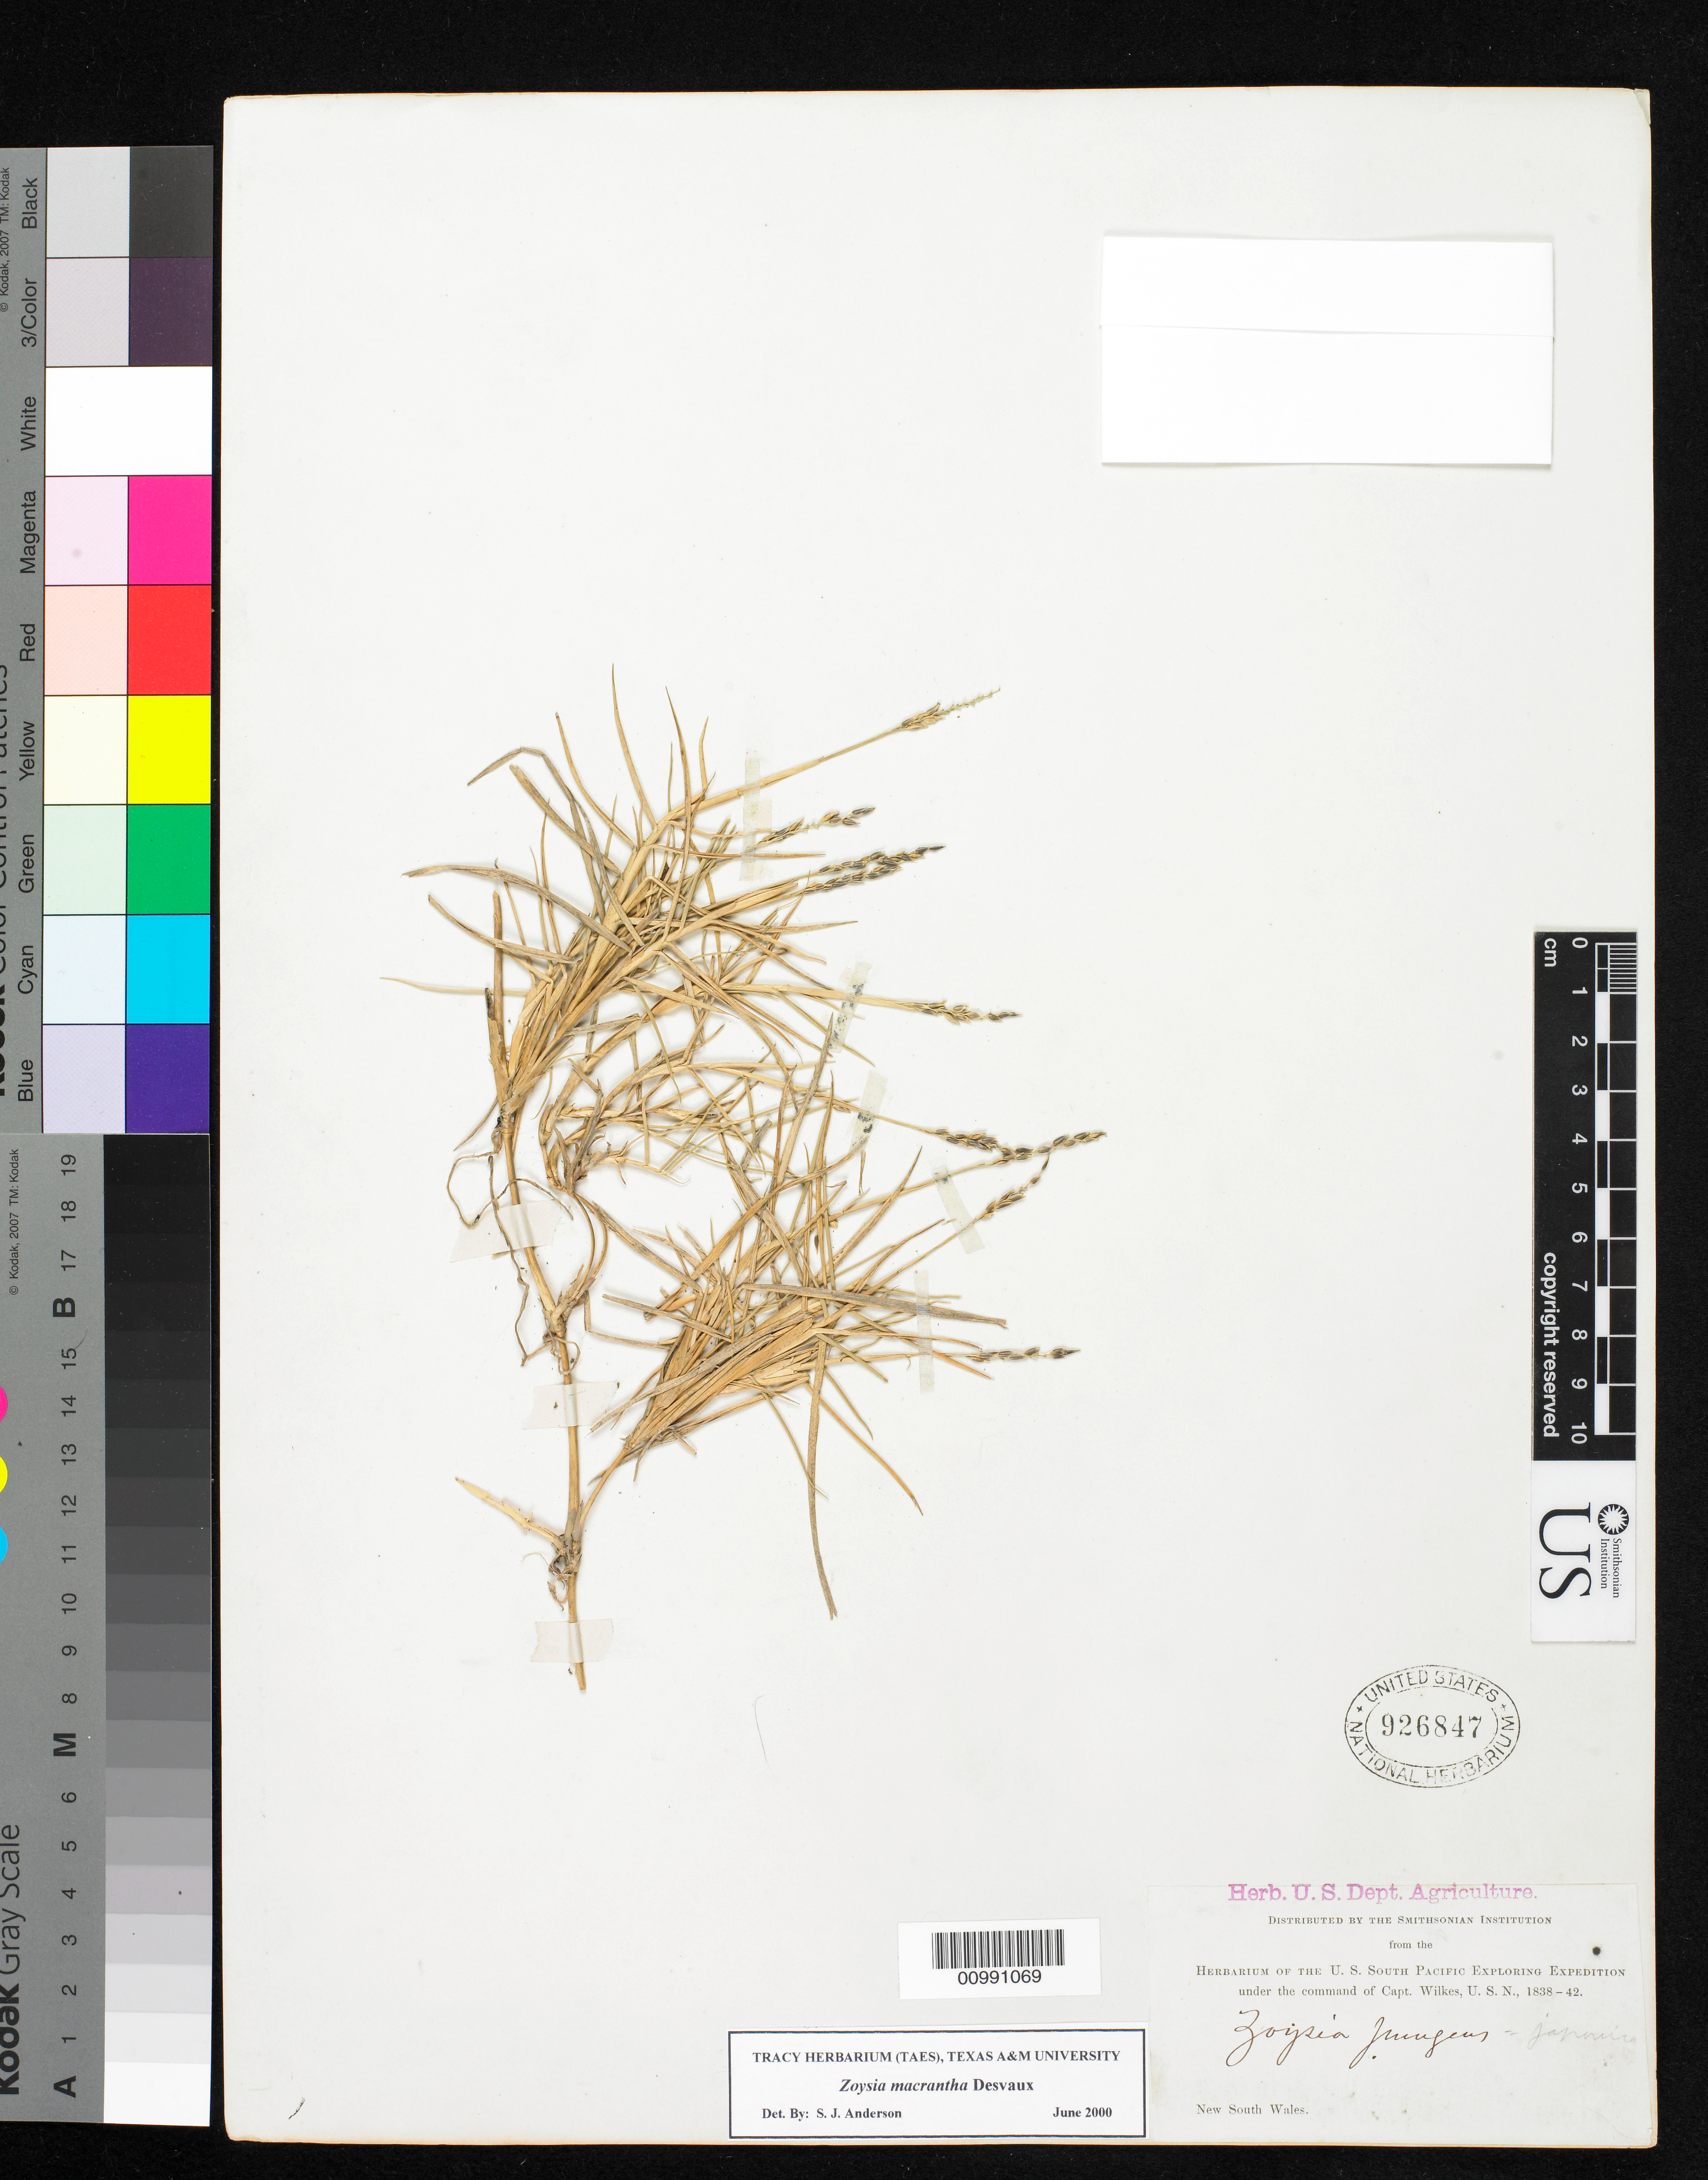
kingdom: Plantae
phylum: Tracheophyta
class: Liliopsida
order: Poales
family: Poaceae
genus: Zoysia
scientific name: Zoysia macrantha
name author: Desv.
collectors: Wilkes Explor. Exped.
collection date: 1838/1842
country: Australia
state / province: New South Wales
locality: Sydney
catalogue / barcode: US 926847